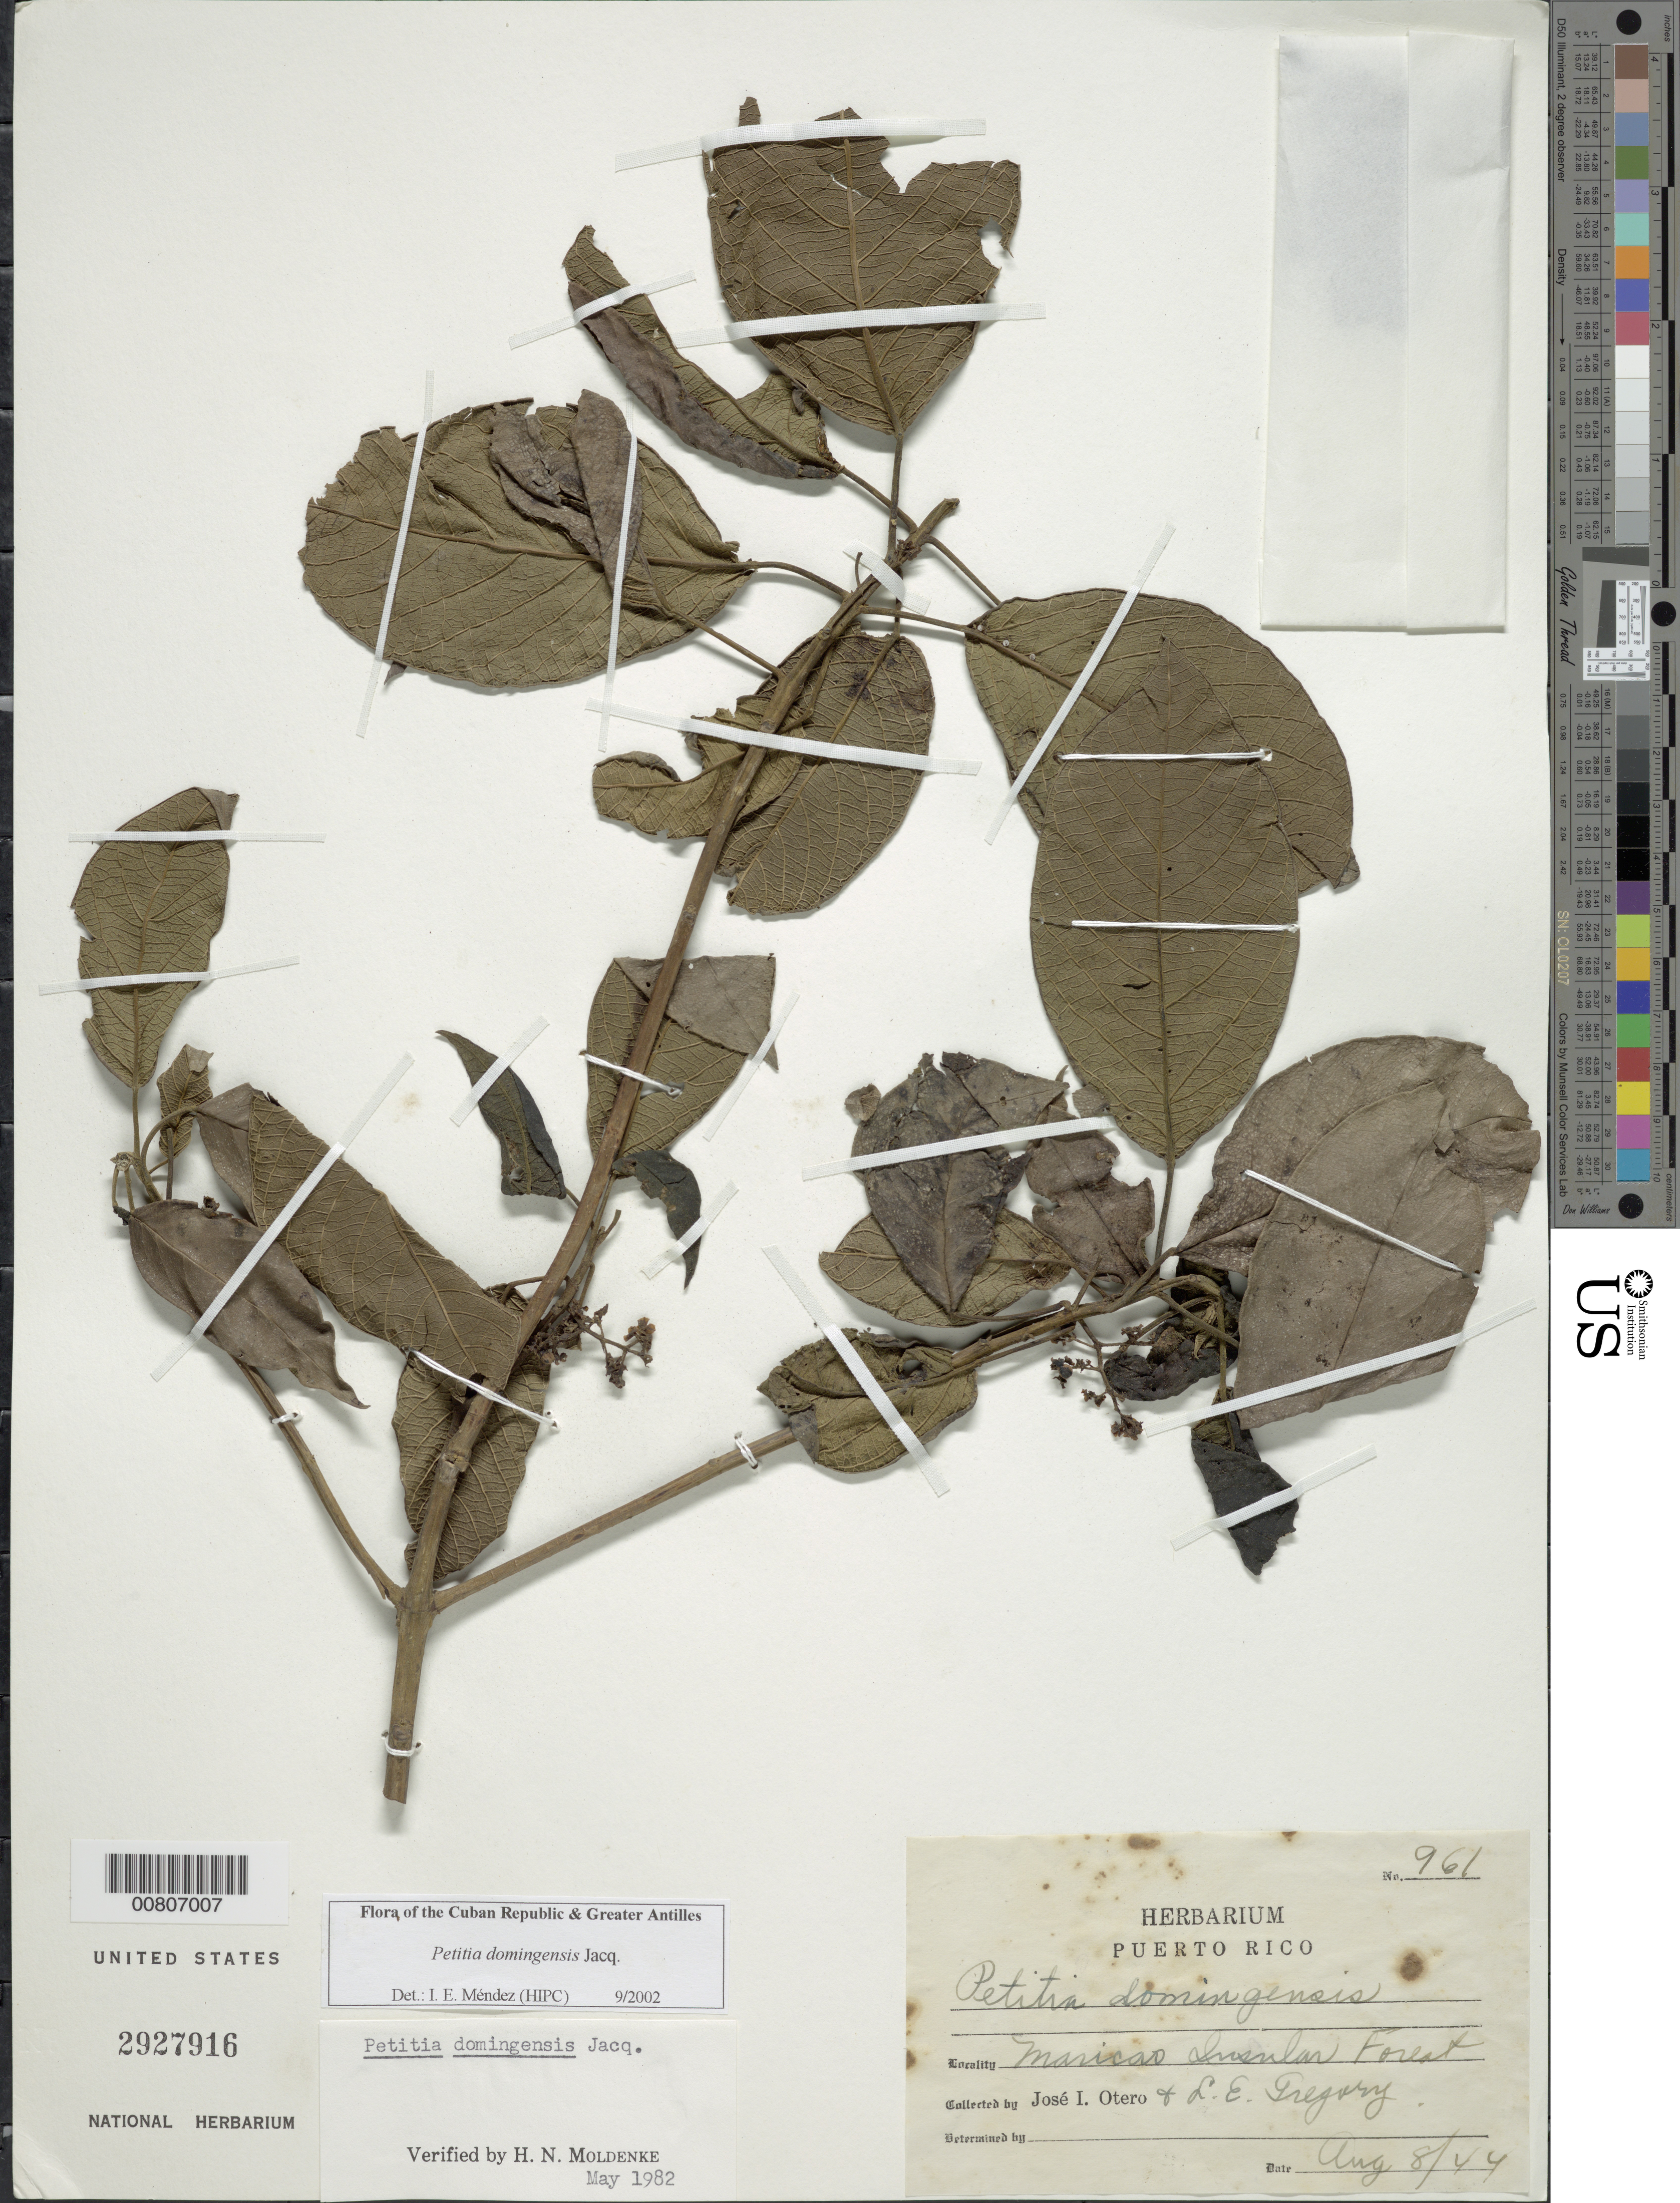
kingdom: Plantae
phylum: Tracheophyta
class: Magnoliopsida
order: Lamiales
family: Lamiaceae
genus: Petitia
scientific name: Petitia domingensis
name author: Jacq.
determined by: Méndez, Isidro E., (HIPC)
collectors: J. Otero & L. E. Gregory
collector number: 961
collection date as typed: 08 Aug 1944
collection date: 1944-08-08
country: Puerto Rico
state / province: Maricao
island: Puerto Rico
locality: Maricao Insular Forest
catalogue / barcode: US 2927916